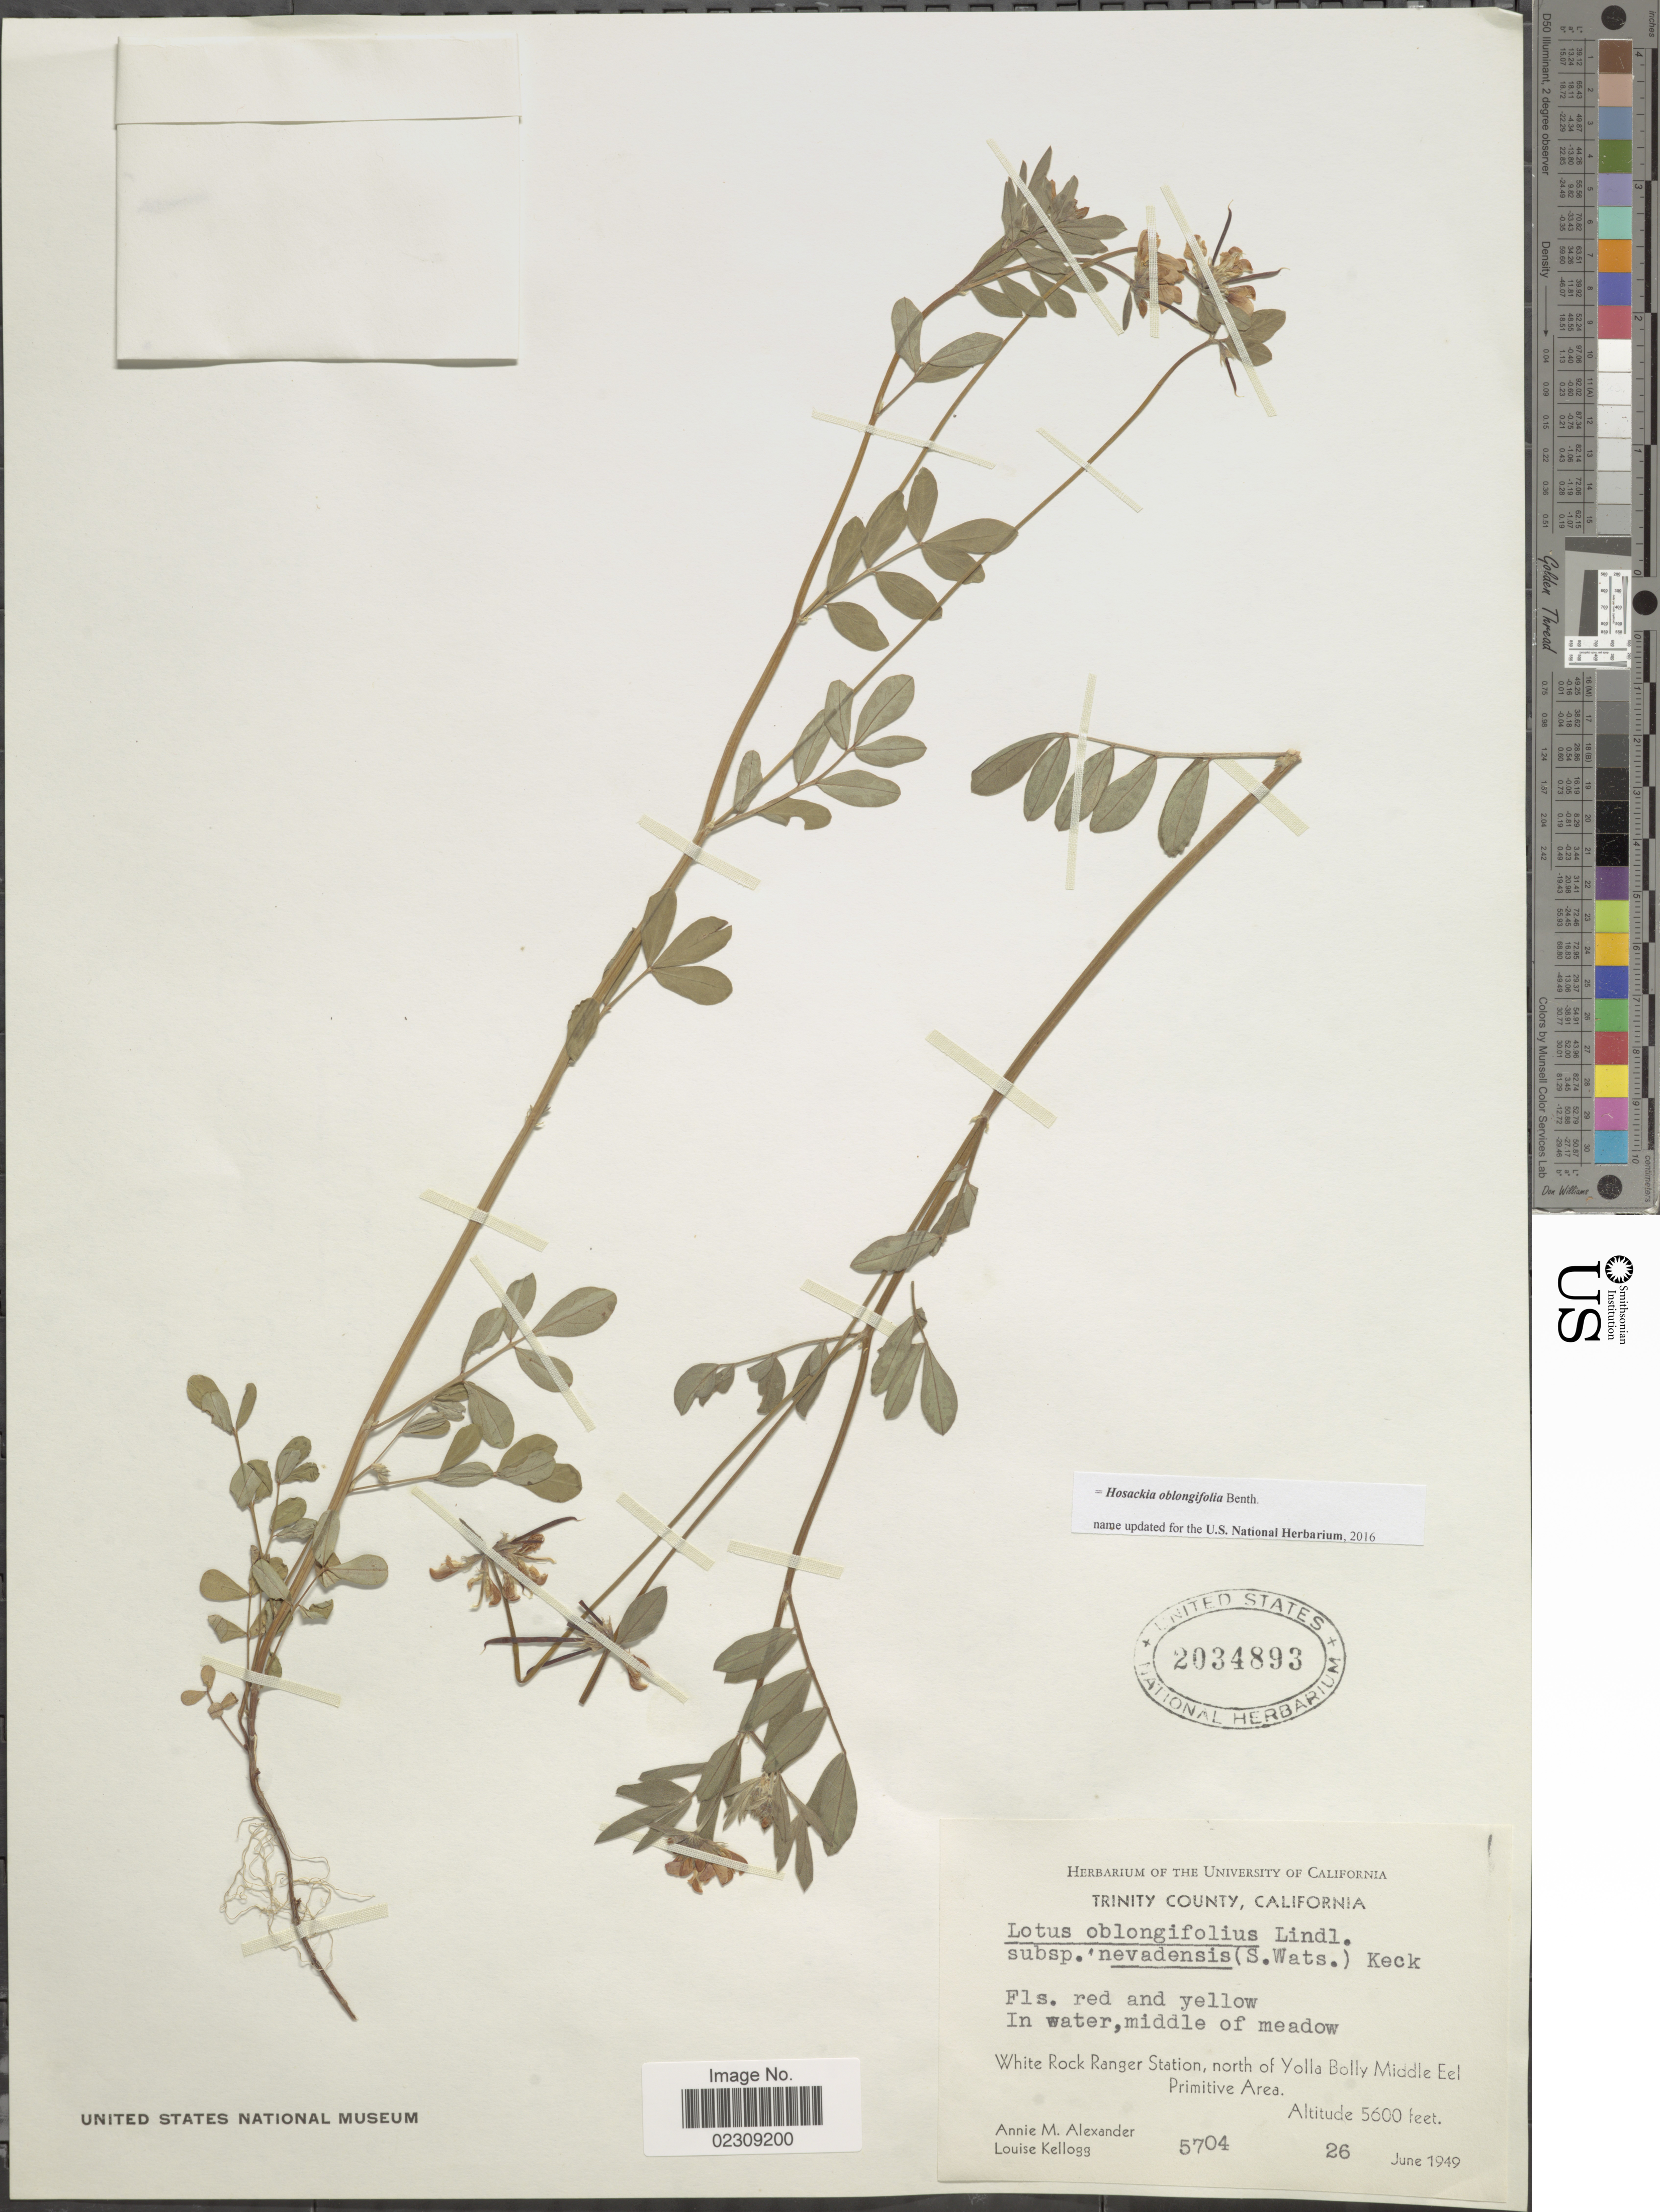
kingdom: Plantae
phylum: Tracheophyta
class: Magnoliopsida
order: Fabales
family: Fabaceae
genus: Hosackia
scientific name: Hosackia oblongifolia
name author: Benth.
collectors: A. M. Alexander & L. Kellogg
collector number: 5704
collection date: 1949-06-26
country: United States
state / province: California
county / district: Trinity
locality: In water, middle of meadow, Trinity County, White Rock Ranger Station, north of Yolla Bolly Middle Eel Primitive Area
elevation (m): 1707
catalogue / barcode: US 2034893